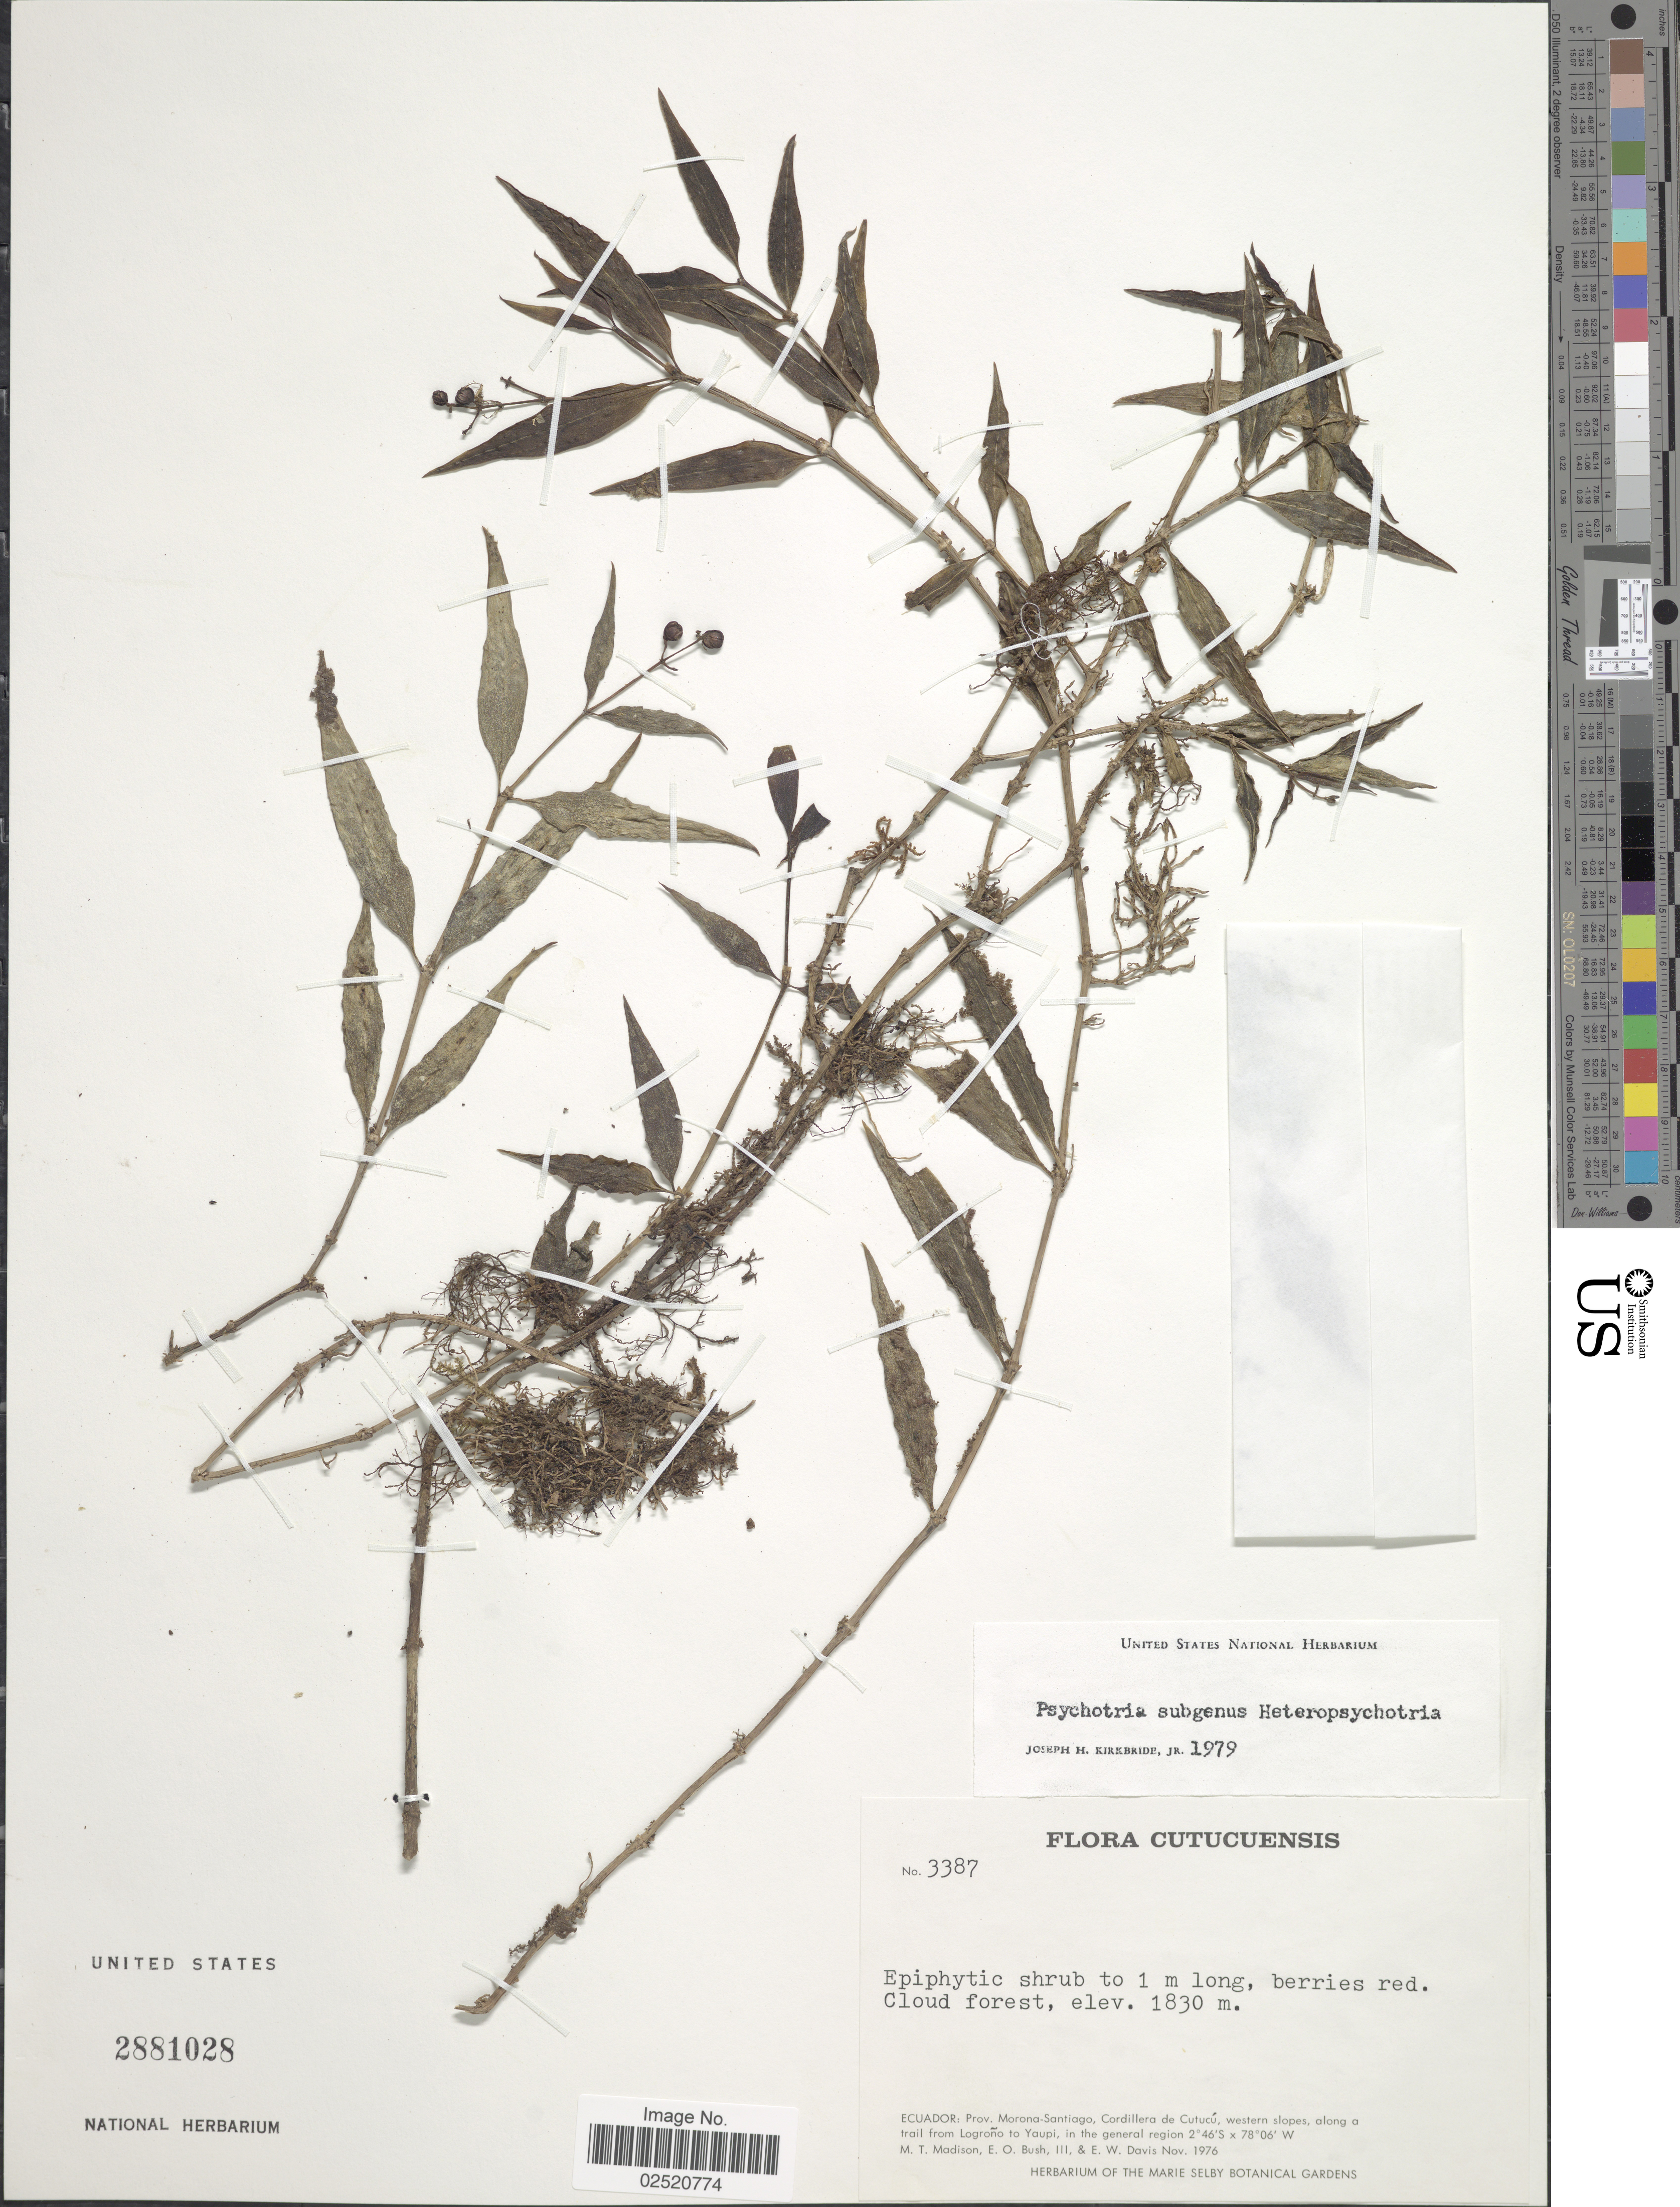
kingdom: Plantae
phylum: Tracheophyta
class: Magnoliopsida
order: Gentianales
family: Rubiaceae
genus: Psychotria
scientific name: Psychotria sp.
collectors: M. T. Madison, E. O. Bush & E. W. Davis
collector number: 3387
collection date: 1976-11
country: Ecuador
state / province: Morona-Santiago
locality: Cordillera de Cutucu, western slopes, along a trail from Logrono to Yaupi, in the general region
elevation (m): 1830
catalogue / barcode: US 2881028